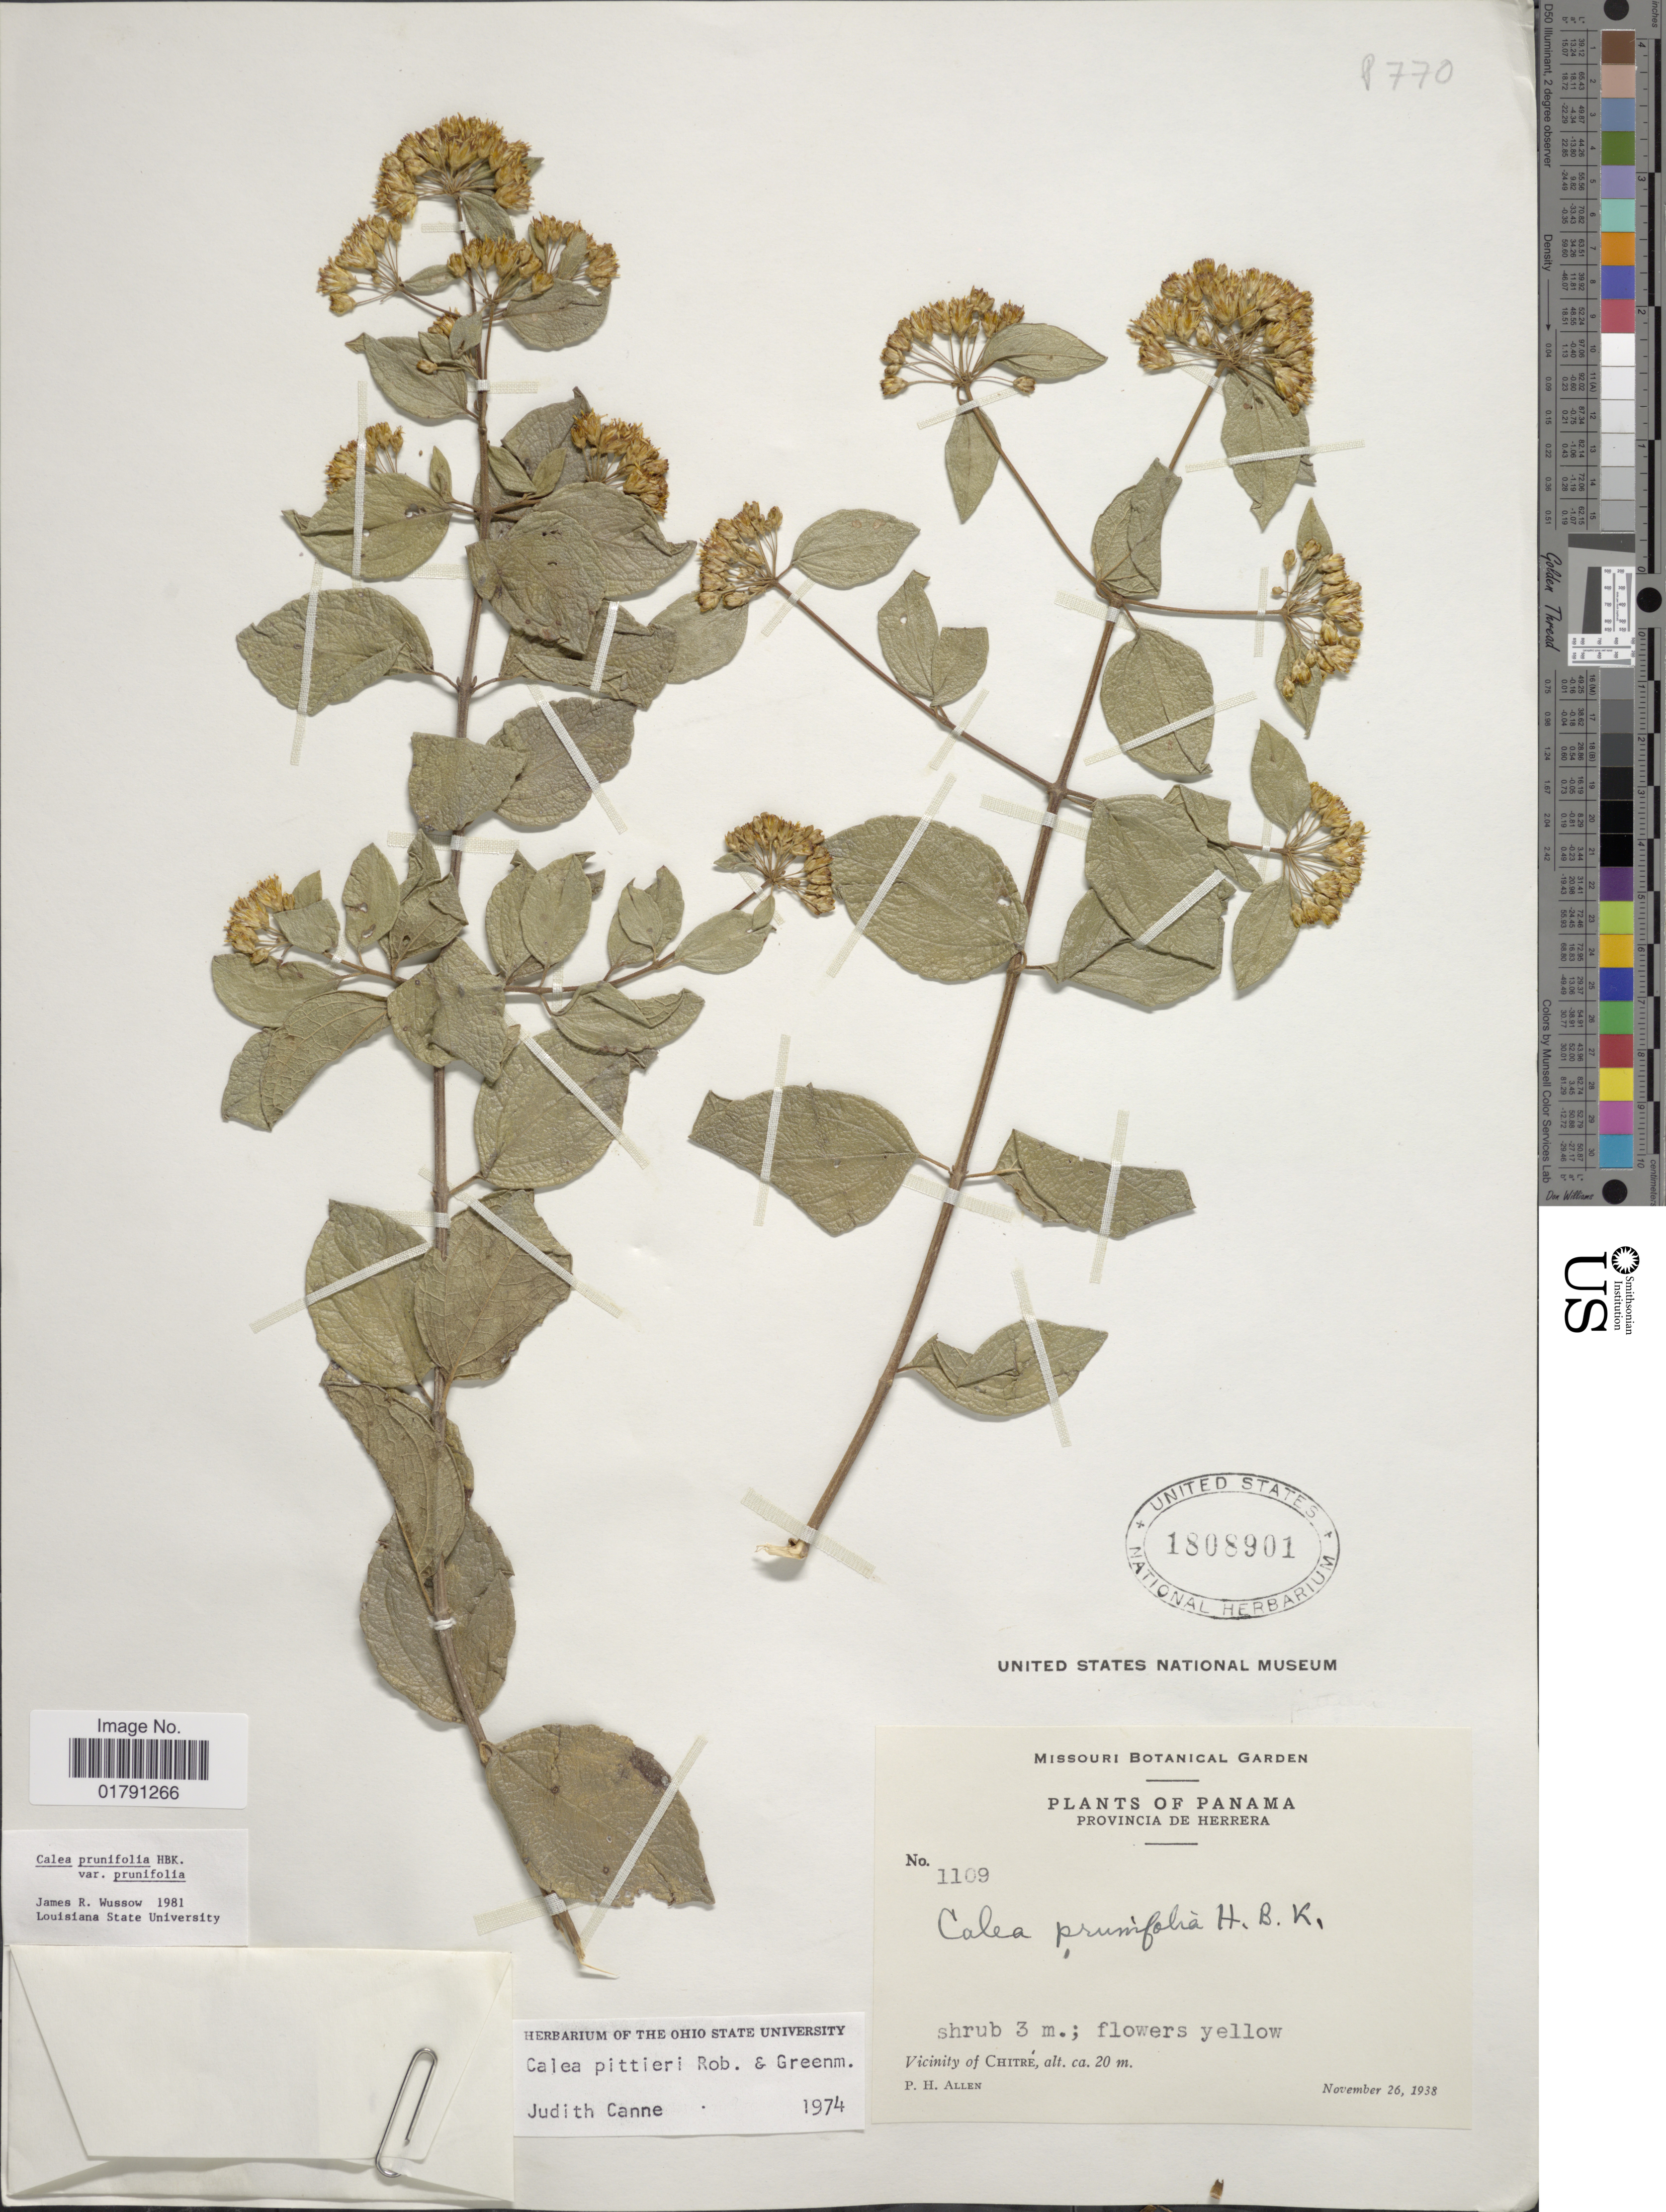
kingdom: Plantae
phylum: Tracheophyta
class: Magnoliopsida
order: Asterales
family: Asteraceae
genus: Calea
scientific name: Calea prunifolia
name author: Kunth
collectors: P. H. Allen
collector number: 1109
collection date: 1938-11-26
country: Panama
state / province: Herrera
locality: Vicinity of Chitre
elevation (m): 20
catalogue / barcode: US 1808901